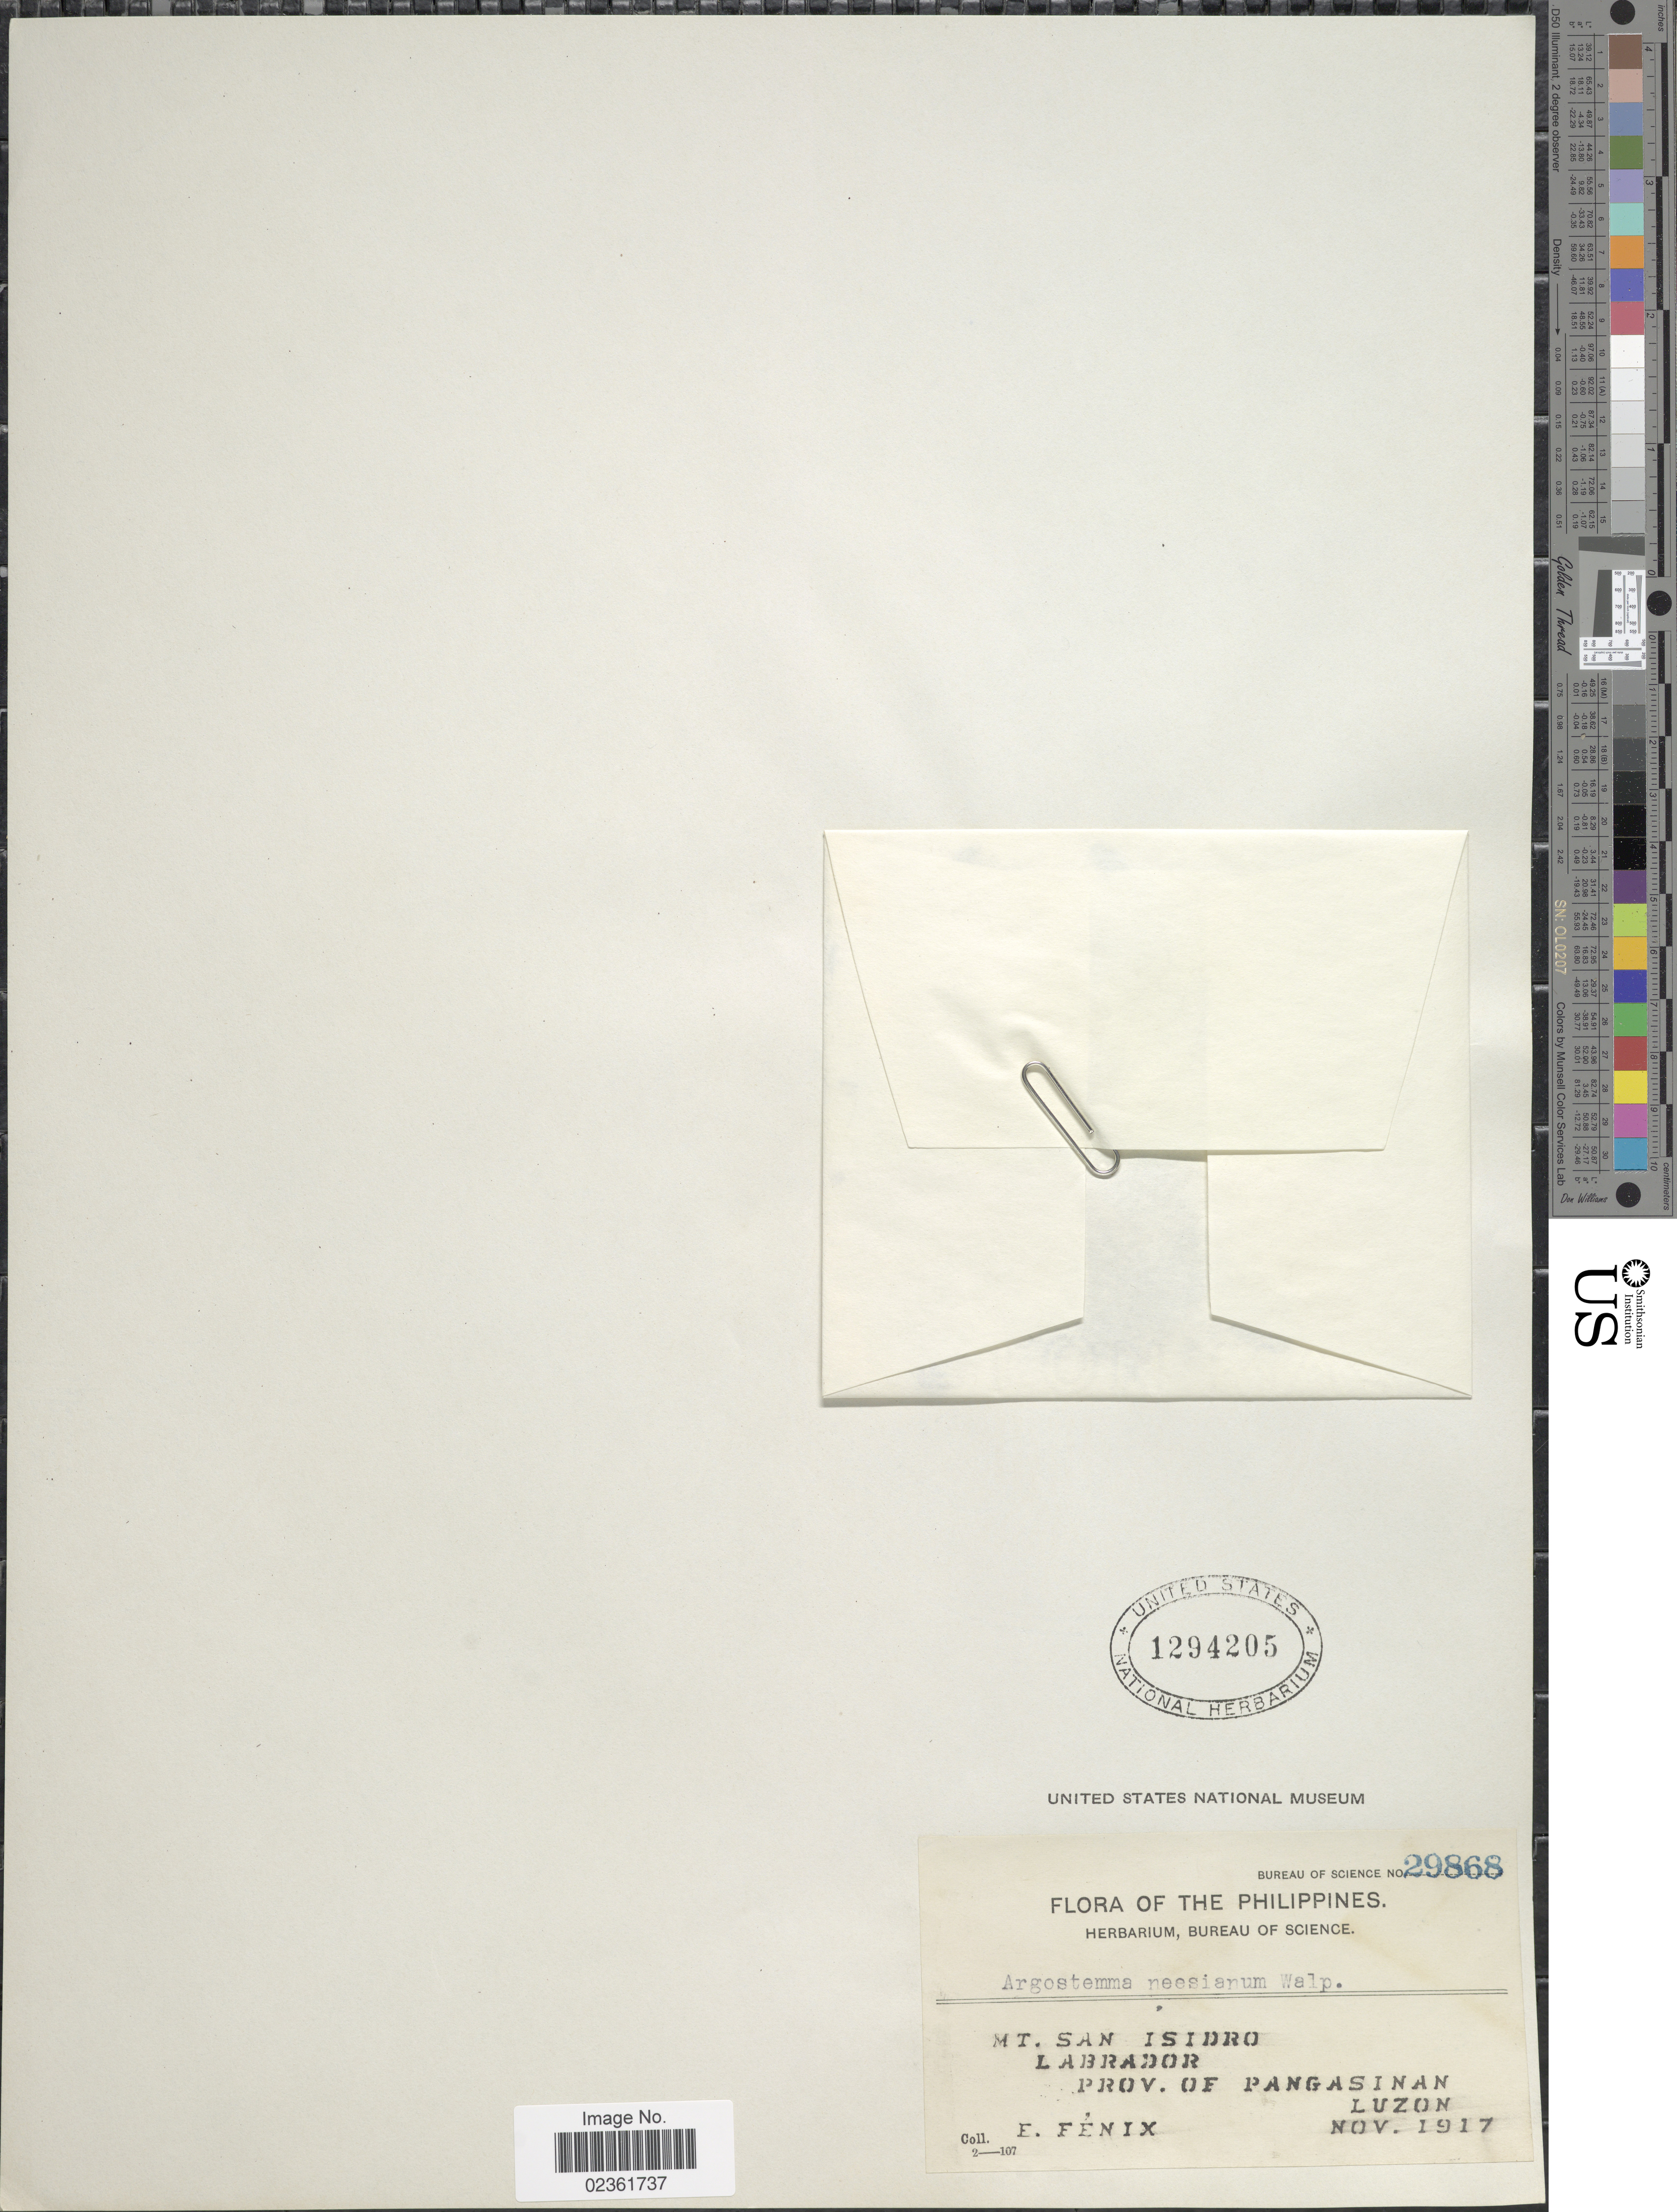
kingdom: Plantae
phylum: Tracheophyta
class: Magnoliopsida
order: Gentianales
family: Rubiaceae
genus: Argostemma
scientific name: Argostemma neesianum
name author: Walp.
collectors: E. Fénix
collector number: Bureau of Science 29868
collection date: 1917-11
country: Philippines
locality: Mt. San Isidro, Labrador, Prov. of Pangasinan, Luzon.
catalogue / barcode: US 1294205